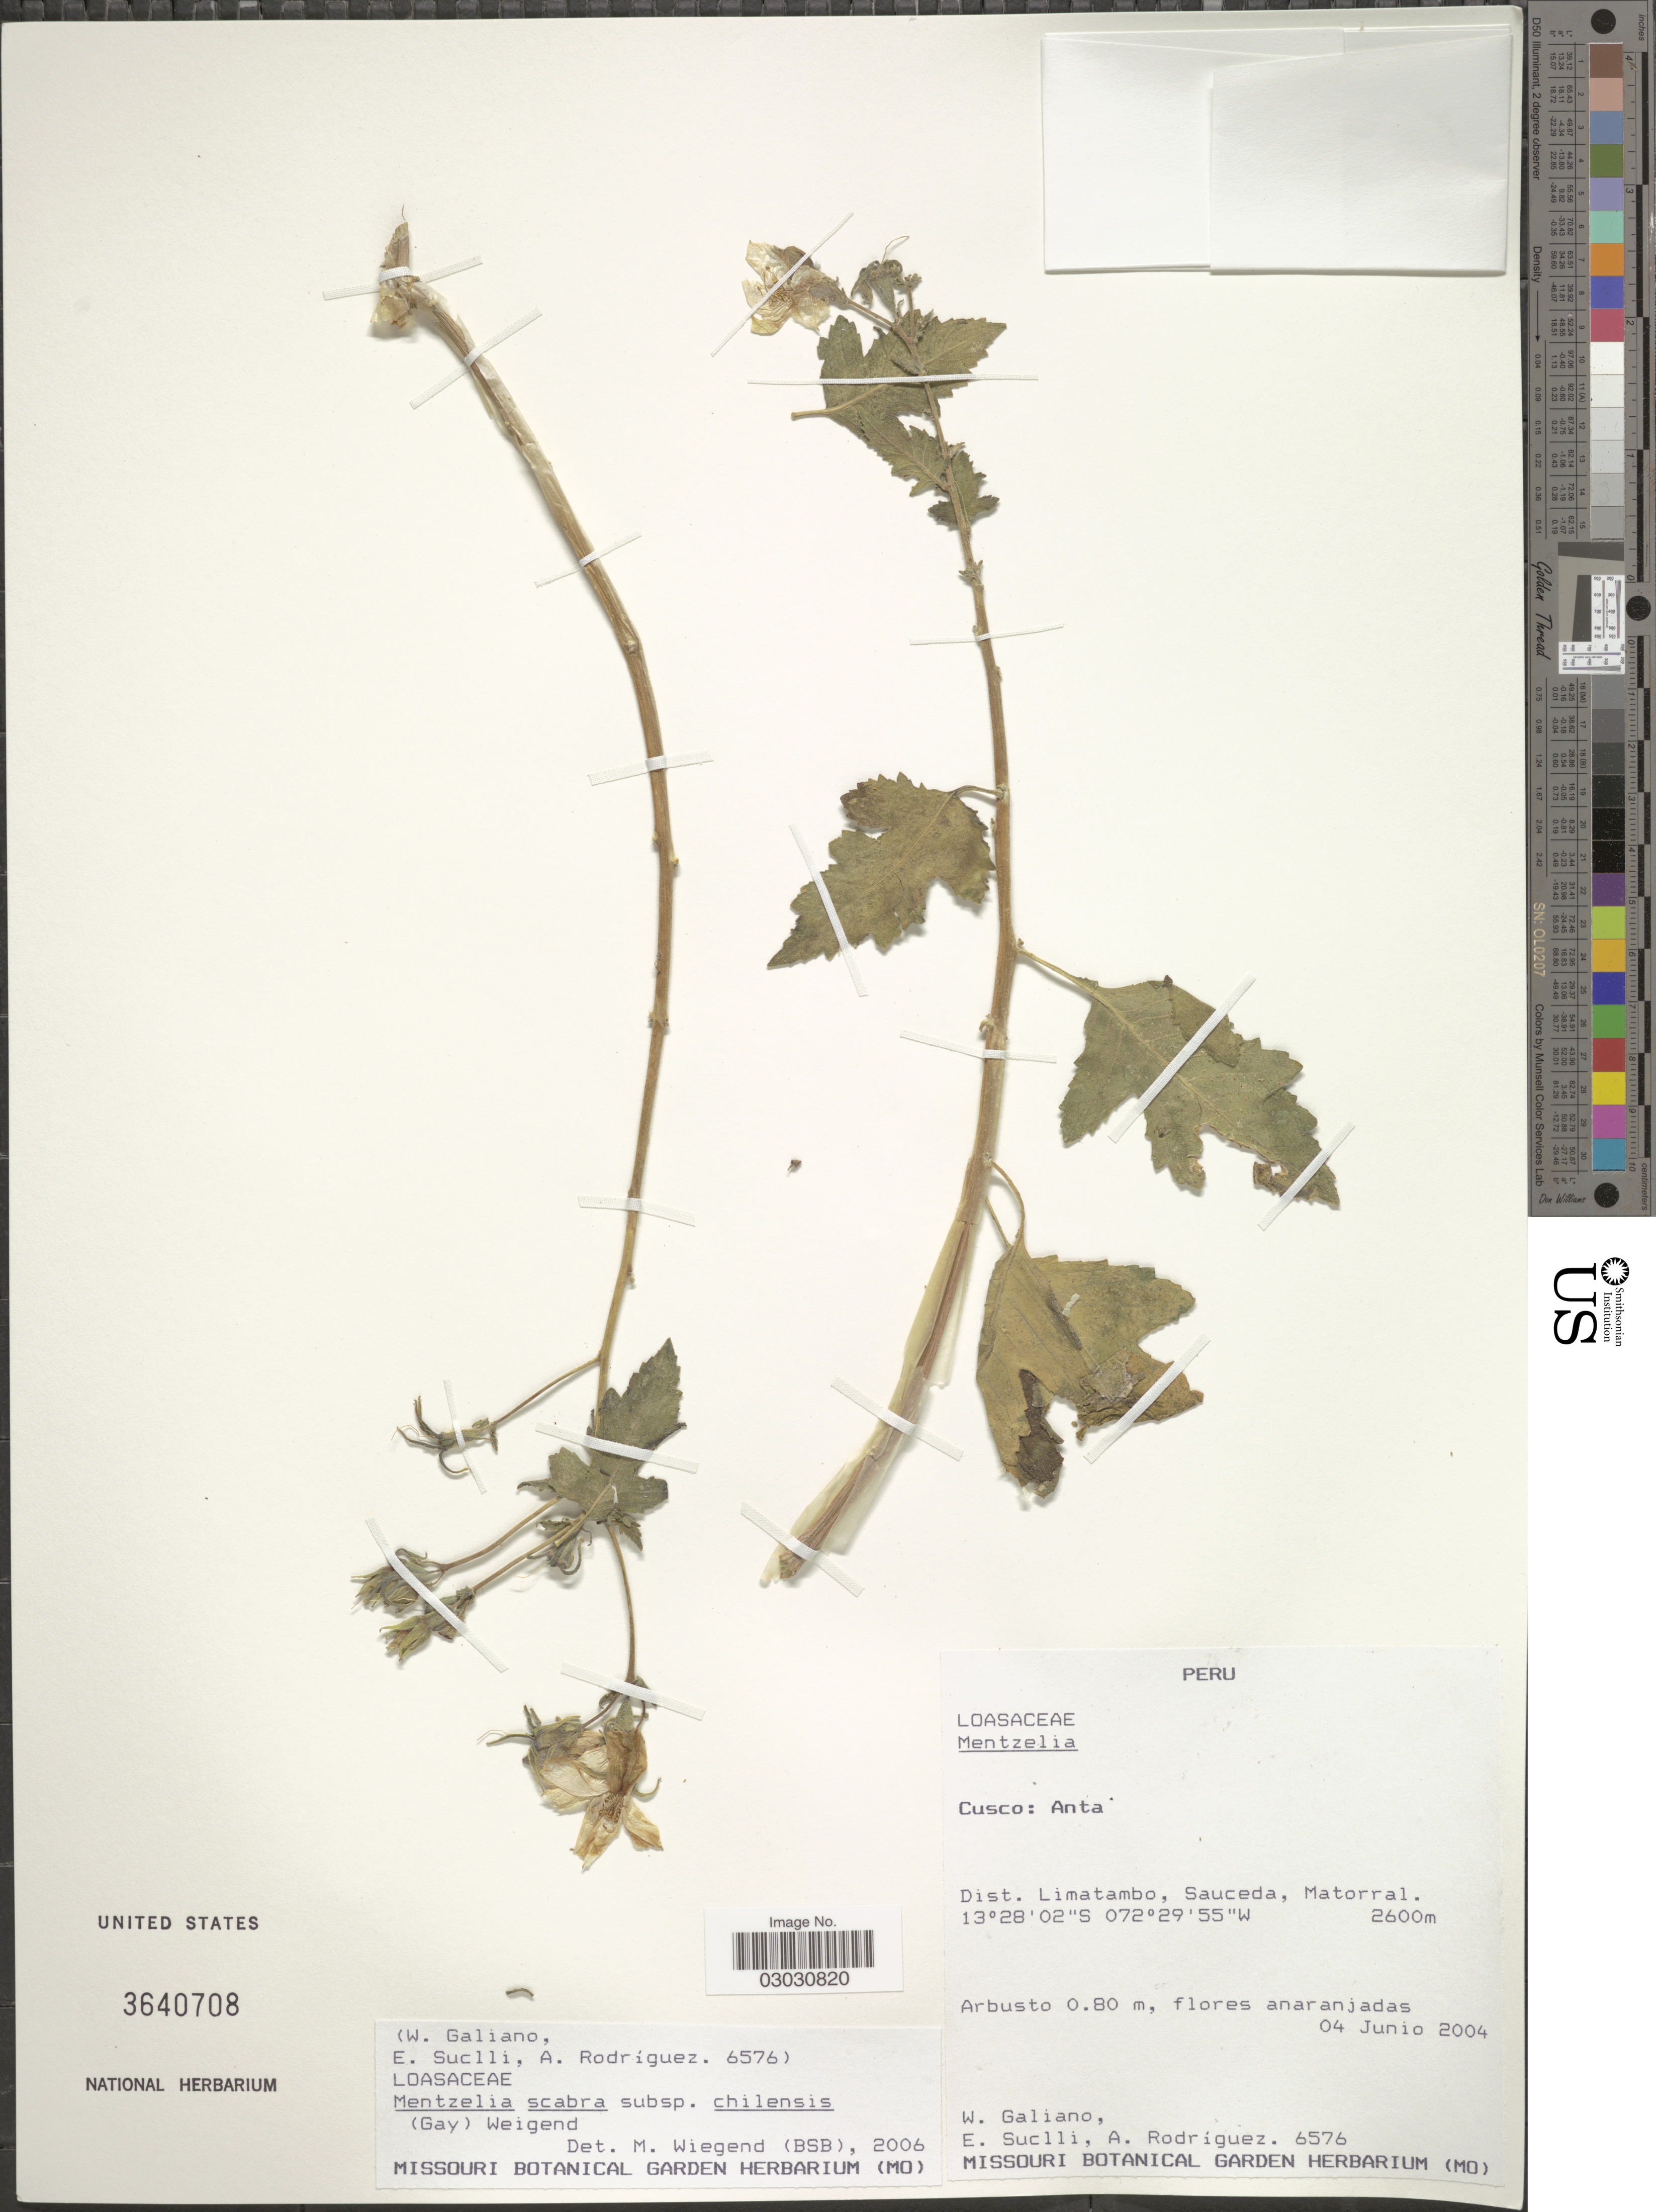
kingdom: Plantae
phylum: Tracheophyta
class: Magnoliopsida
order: Cornales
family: Loasaceae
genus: Mentzelia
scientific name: Mentzelia scabra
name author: Kunth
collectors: W. Galiano, E. Suclli & A. Rodríguez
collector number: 6576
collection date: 2004-06-04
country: Peru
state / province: Cusco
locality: Anta. Dist. Limatambo, Sauceda, Matorral.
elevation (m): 2600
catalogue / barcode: US 3640708